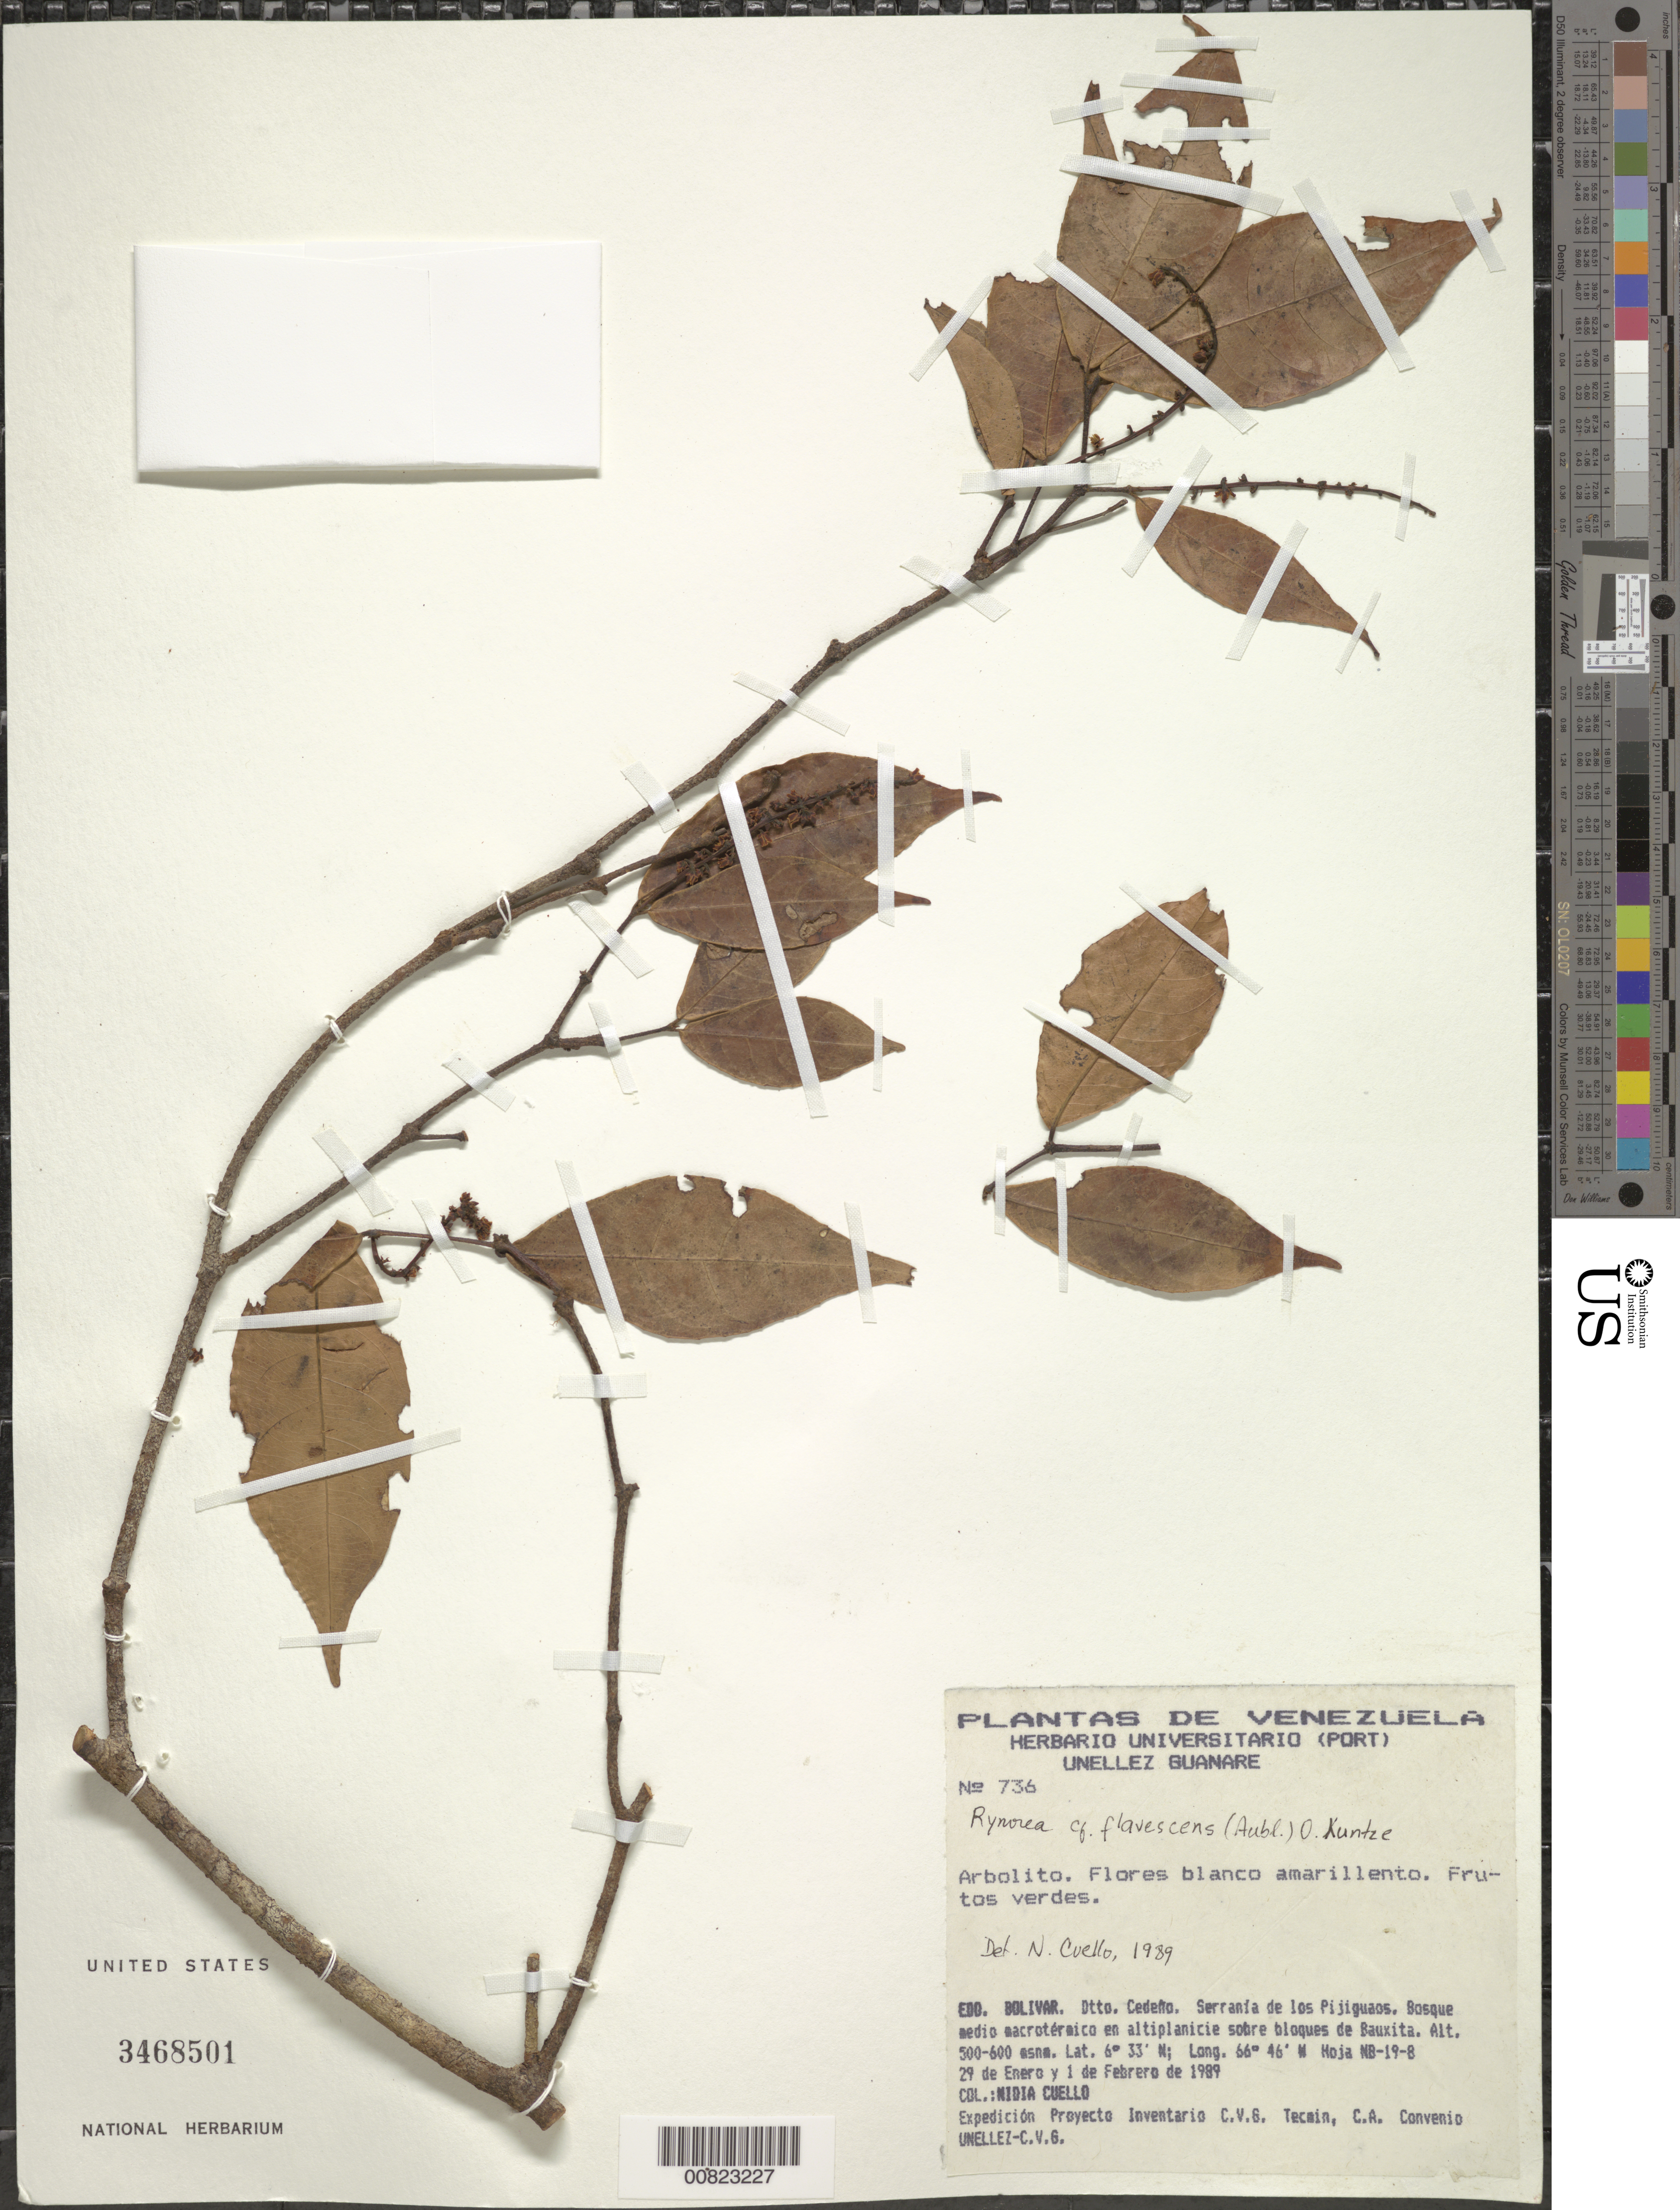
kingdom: Plantae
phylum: Tracheophyta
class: Magnoliopsida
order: Malpighiales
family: Violaceae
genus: Rinorea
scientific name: Rinorea lindeniana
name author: (Tul.) Kuntze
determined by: Hoyos-Gomez, S. E.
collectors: N. L. Cuello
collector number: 736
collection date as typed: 29-Jan-89 to 1-Feb-89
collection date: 1989-01-29/1989-02-01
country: Venezuela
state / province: Bolívar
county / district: Cedeño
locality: Serranía de los Pijiguaos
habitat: Bosque medio macrotermico en altiplanicie sobre bloques de bauxita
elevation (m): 500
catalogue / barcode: US 3468501